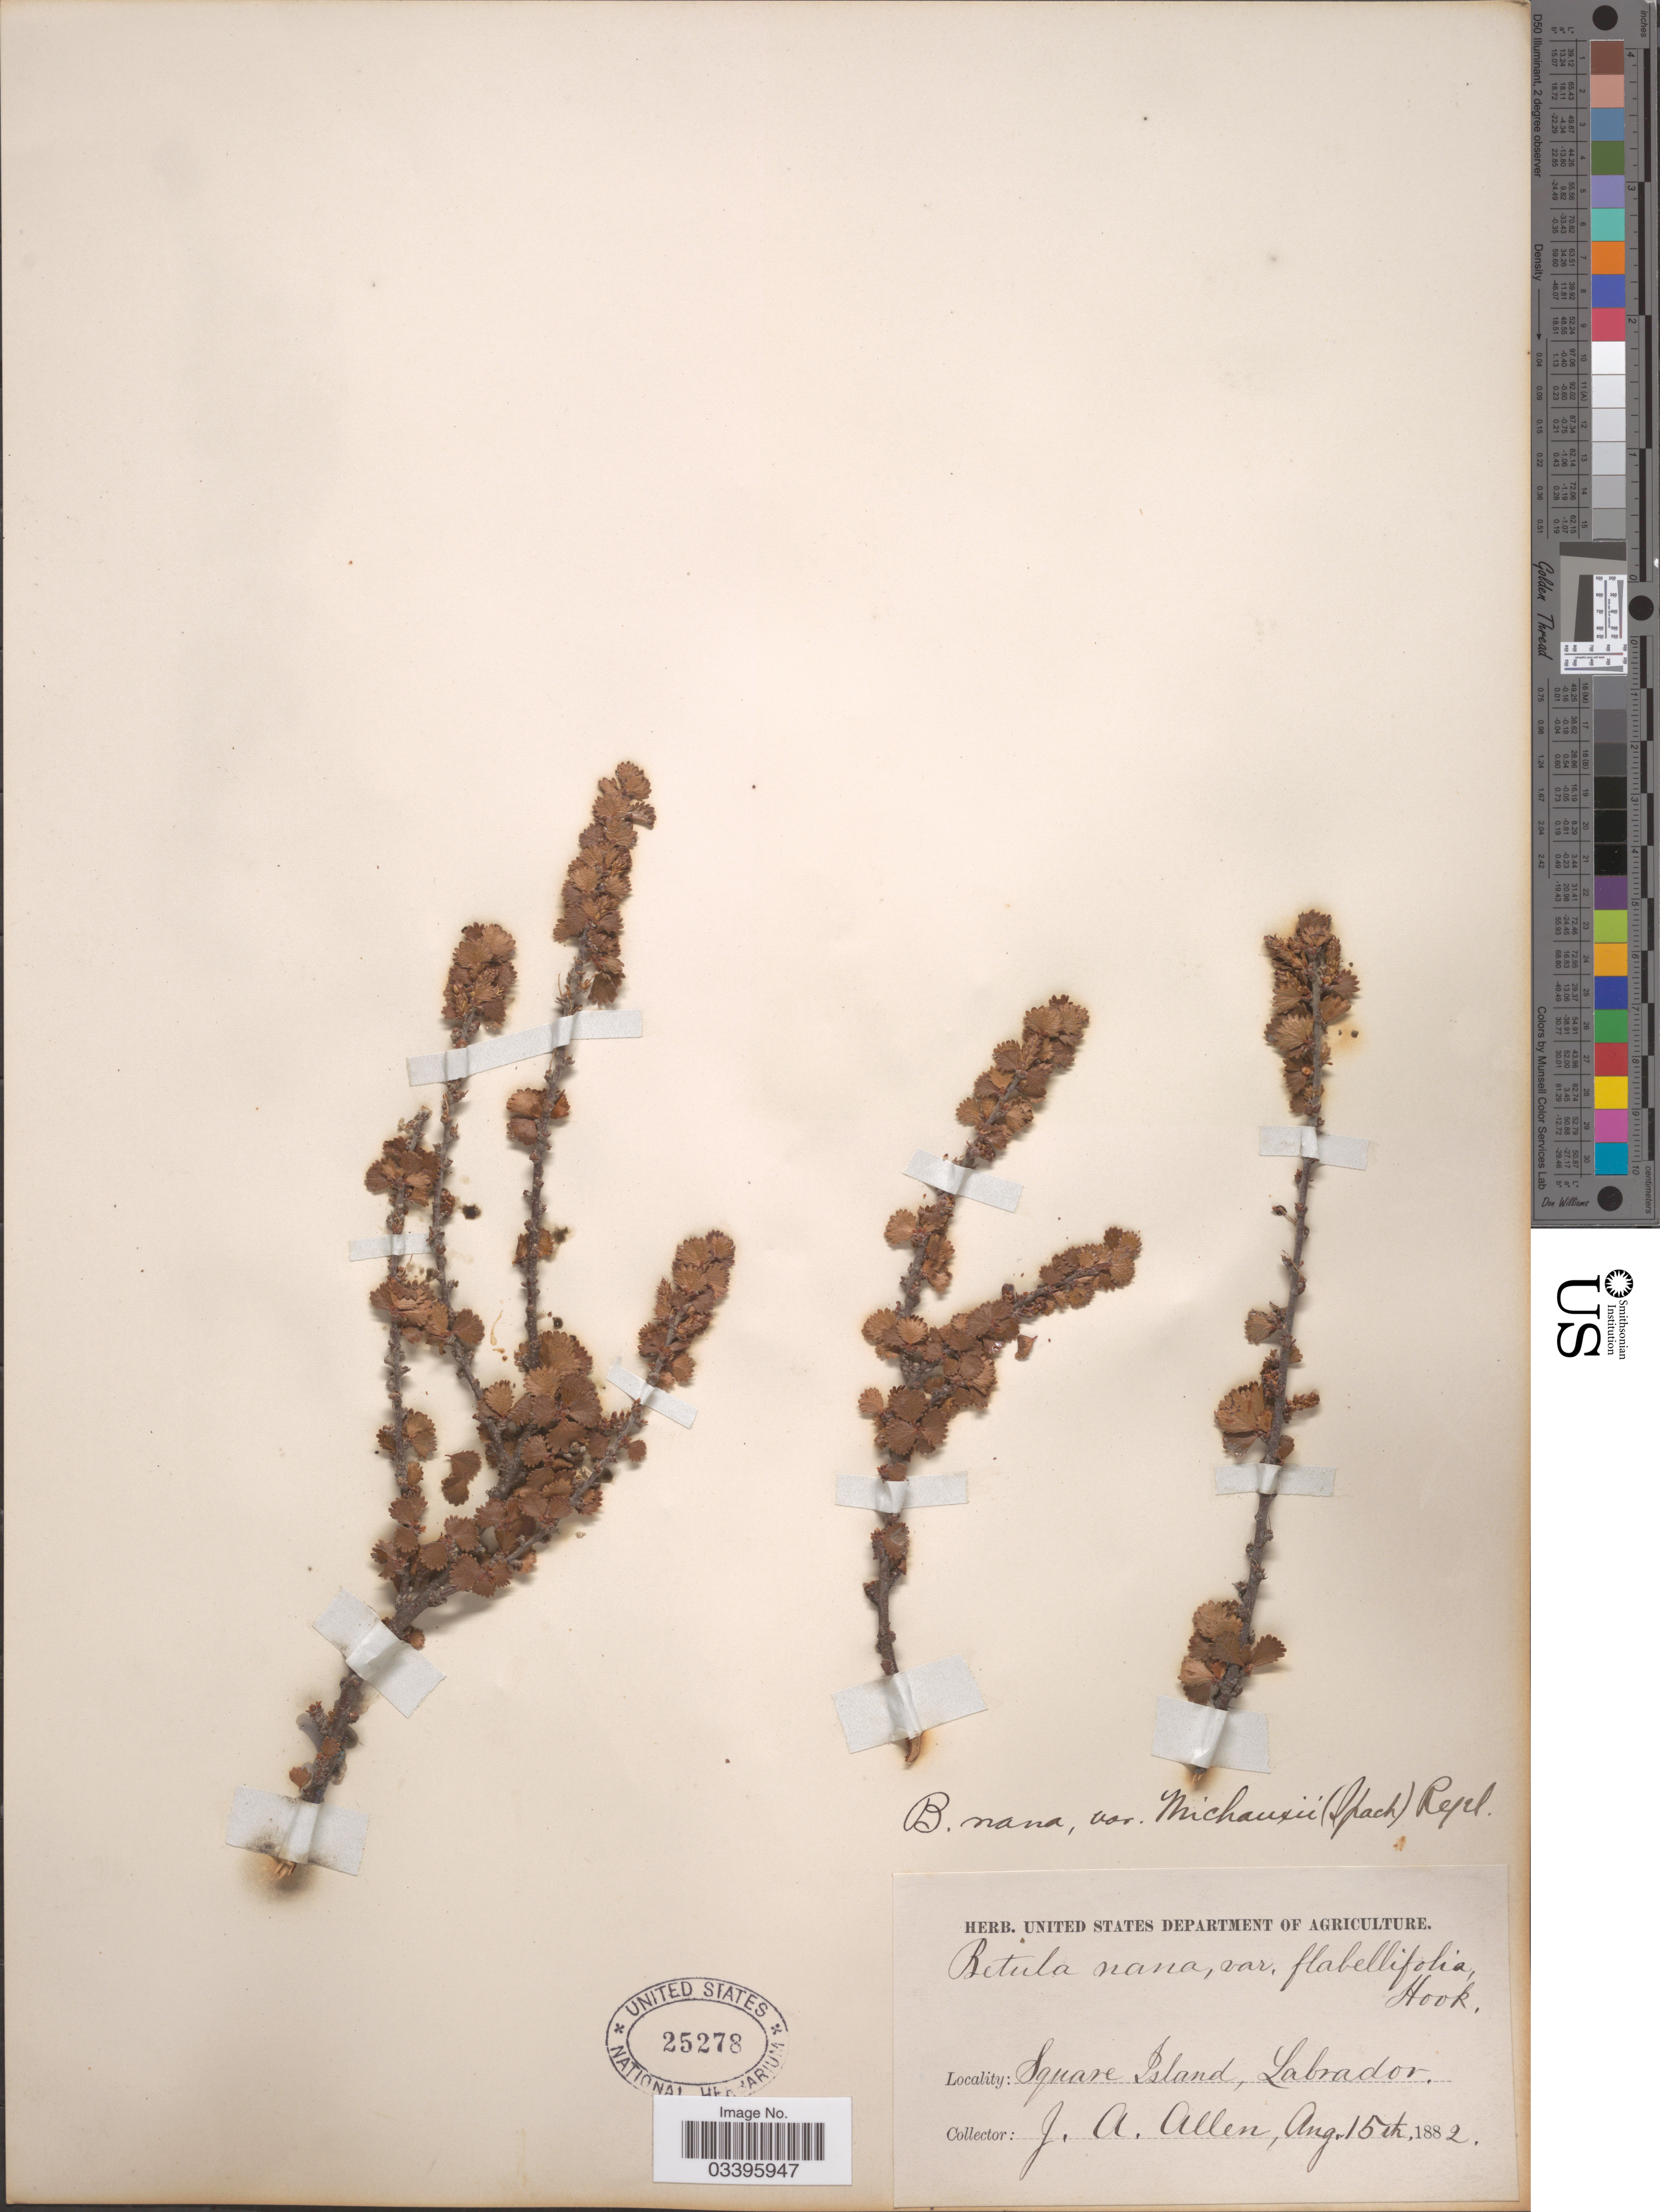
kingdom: Plantae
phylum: Tracheophyta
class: Magnoliopsida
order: Fagales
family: Betulaceae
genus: Betula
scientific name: Betula michauxii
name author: Spach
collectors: J. Allen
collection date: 1882-08-15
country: Canada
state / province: Newfoundland and Labrador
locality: Square Island, Labrador.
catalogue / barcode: US 25278